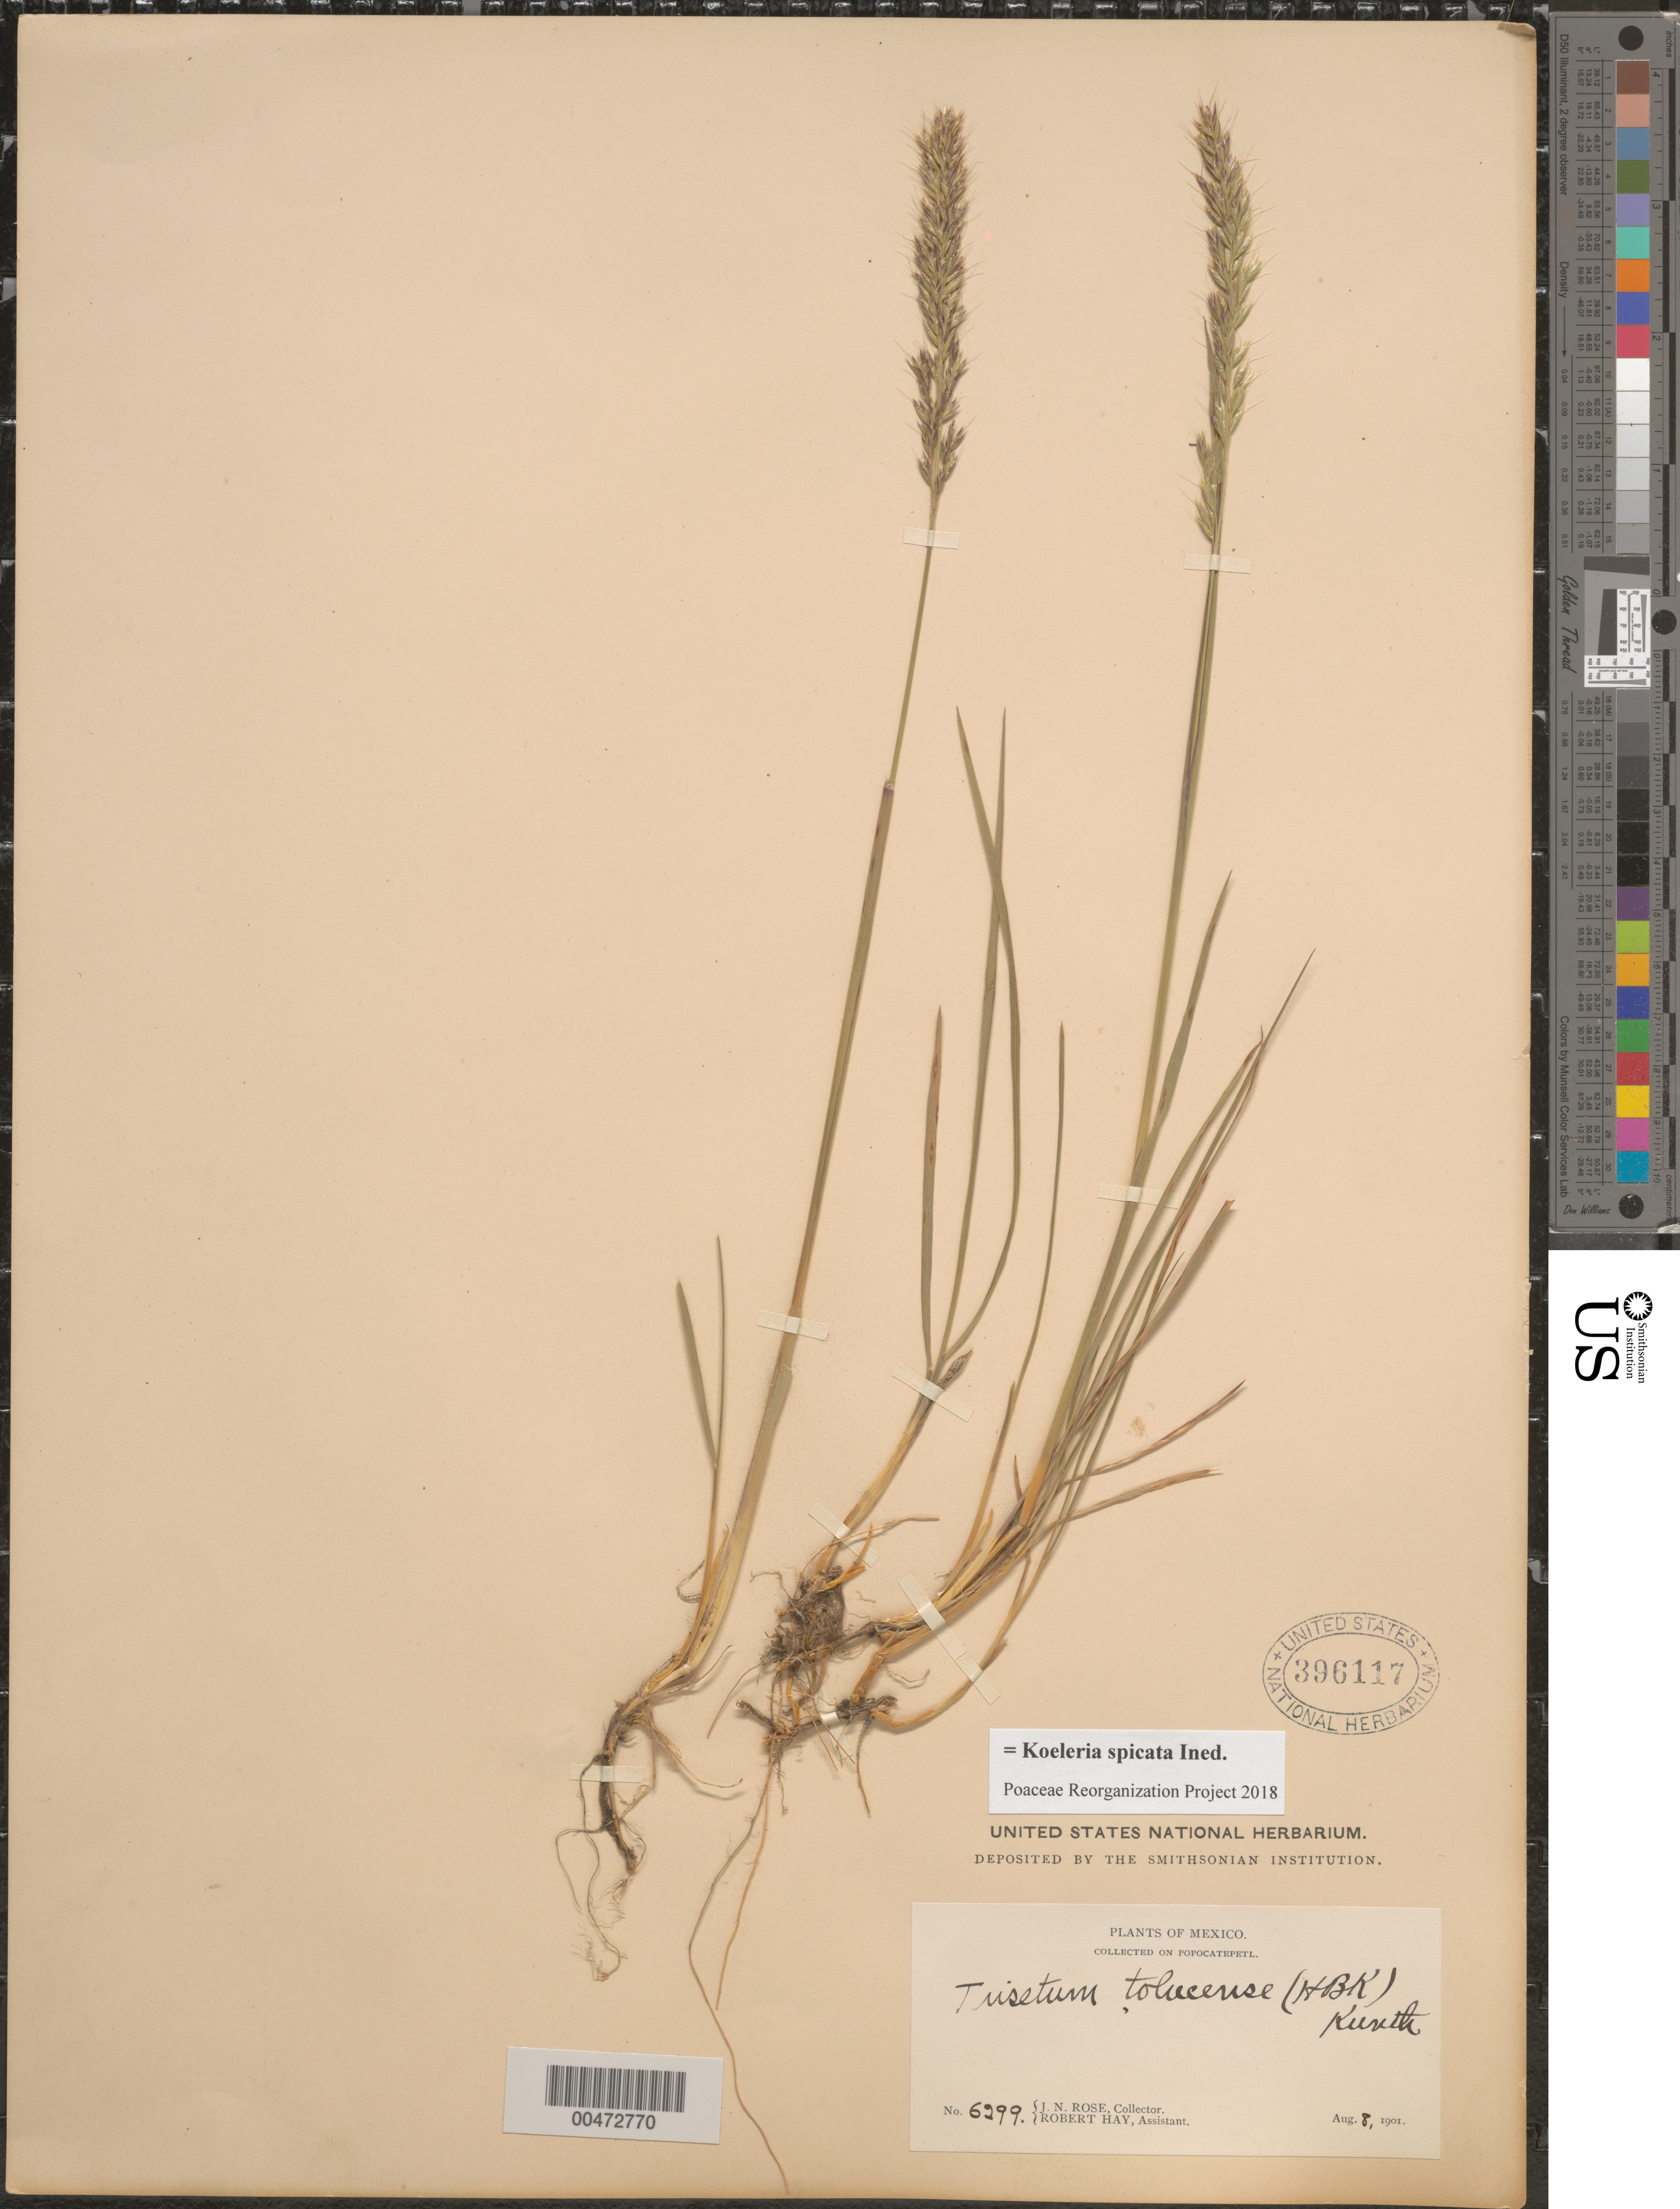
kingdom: Plantae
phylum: Tracheophyta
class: Liliopsida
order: Poales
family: Poaceae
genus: Koeleria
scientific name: Koeleria spicata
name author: (L.) Barberá et al.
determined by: Poaceae Reorganization Project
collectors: J. N. Rose & R. H. Hay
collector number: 6299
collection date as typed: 8 Aug 1901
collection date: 1901-08-08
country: Mexico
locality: Popocatepetl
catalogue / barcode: US 396117